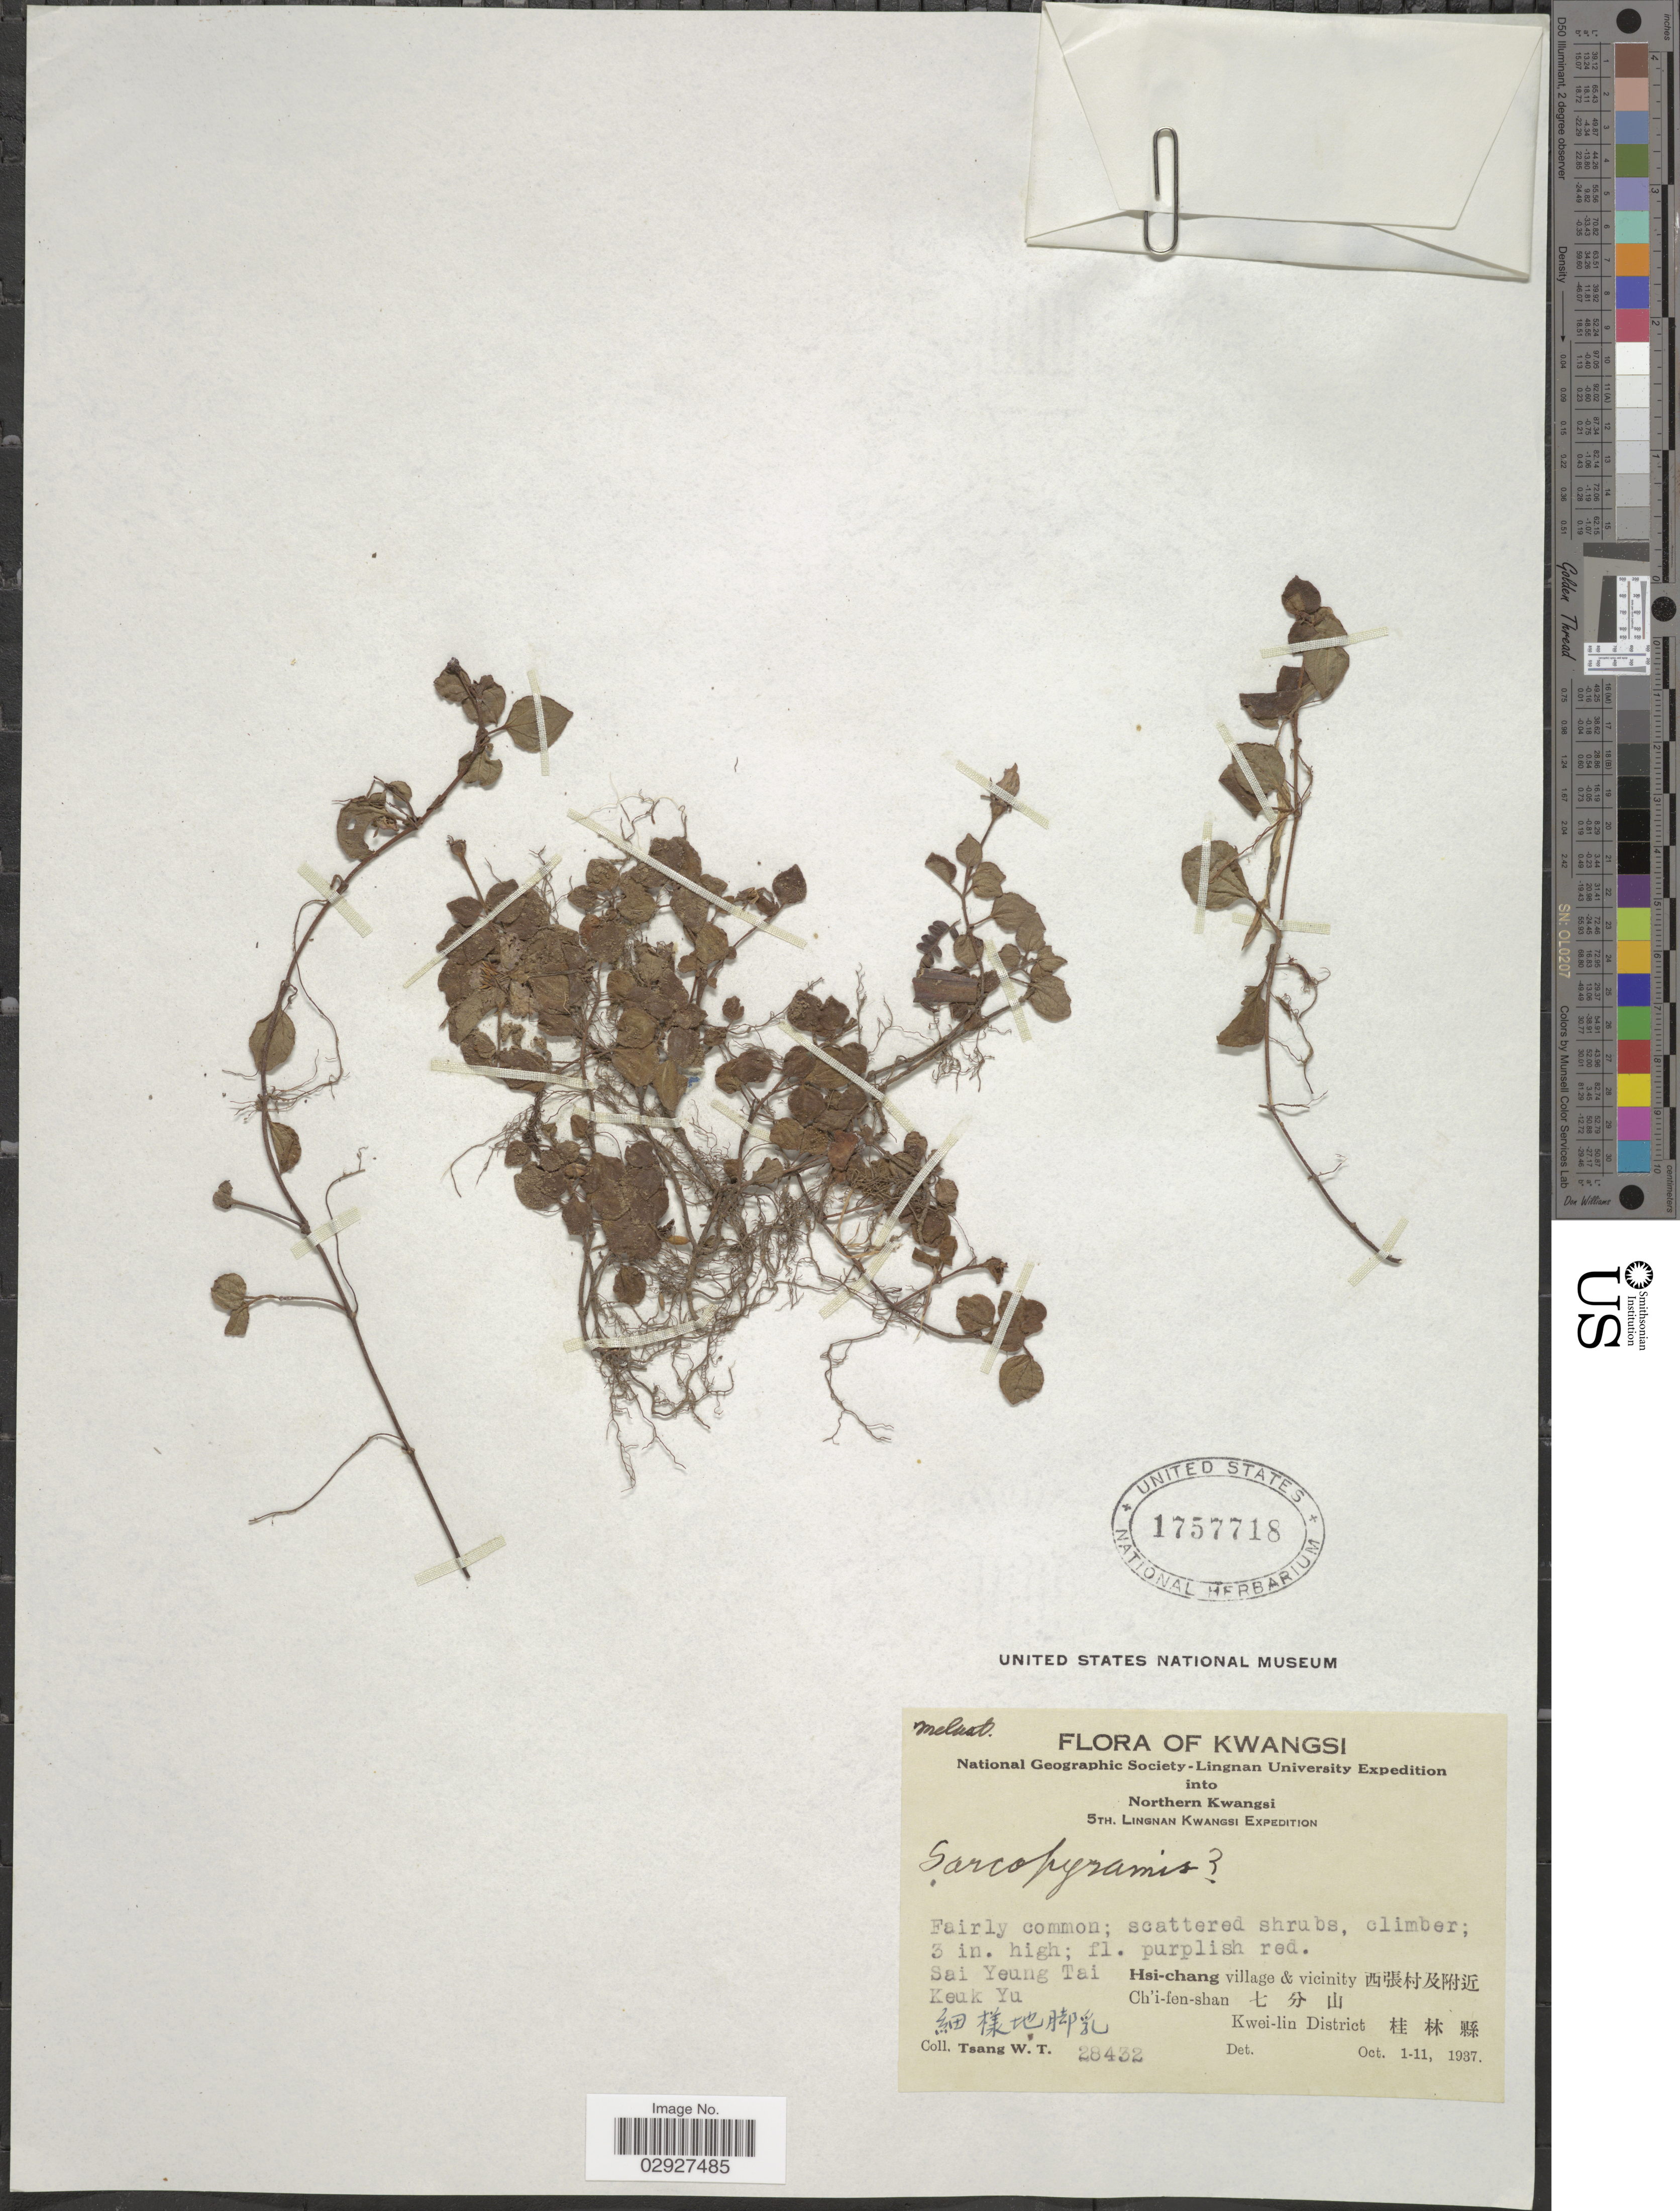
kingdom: Plantae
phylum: Tracheophyta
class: Magnoliopsida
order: Myrtales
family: Melastomataceae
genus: Sarcopyramis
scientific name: Sarcopyramis napalensis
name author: Wall.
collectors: W. T. Tsang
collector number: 28432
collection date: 1937-10-01/1937-10-11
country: China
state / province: Guangxi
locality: Kwangsi, Northern Kwangsi. Sai Yeung Tai, Keuk Yu. Hsi-chang village & vicinity, Ch'i-fen-shan. Kwei-lin District.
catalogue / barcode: US 1757718